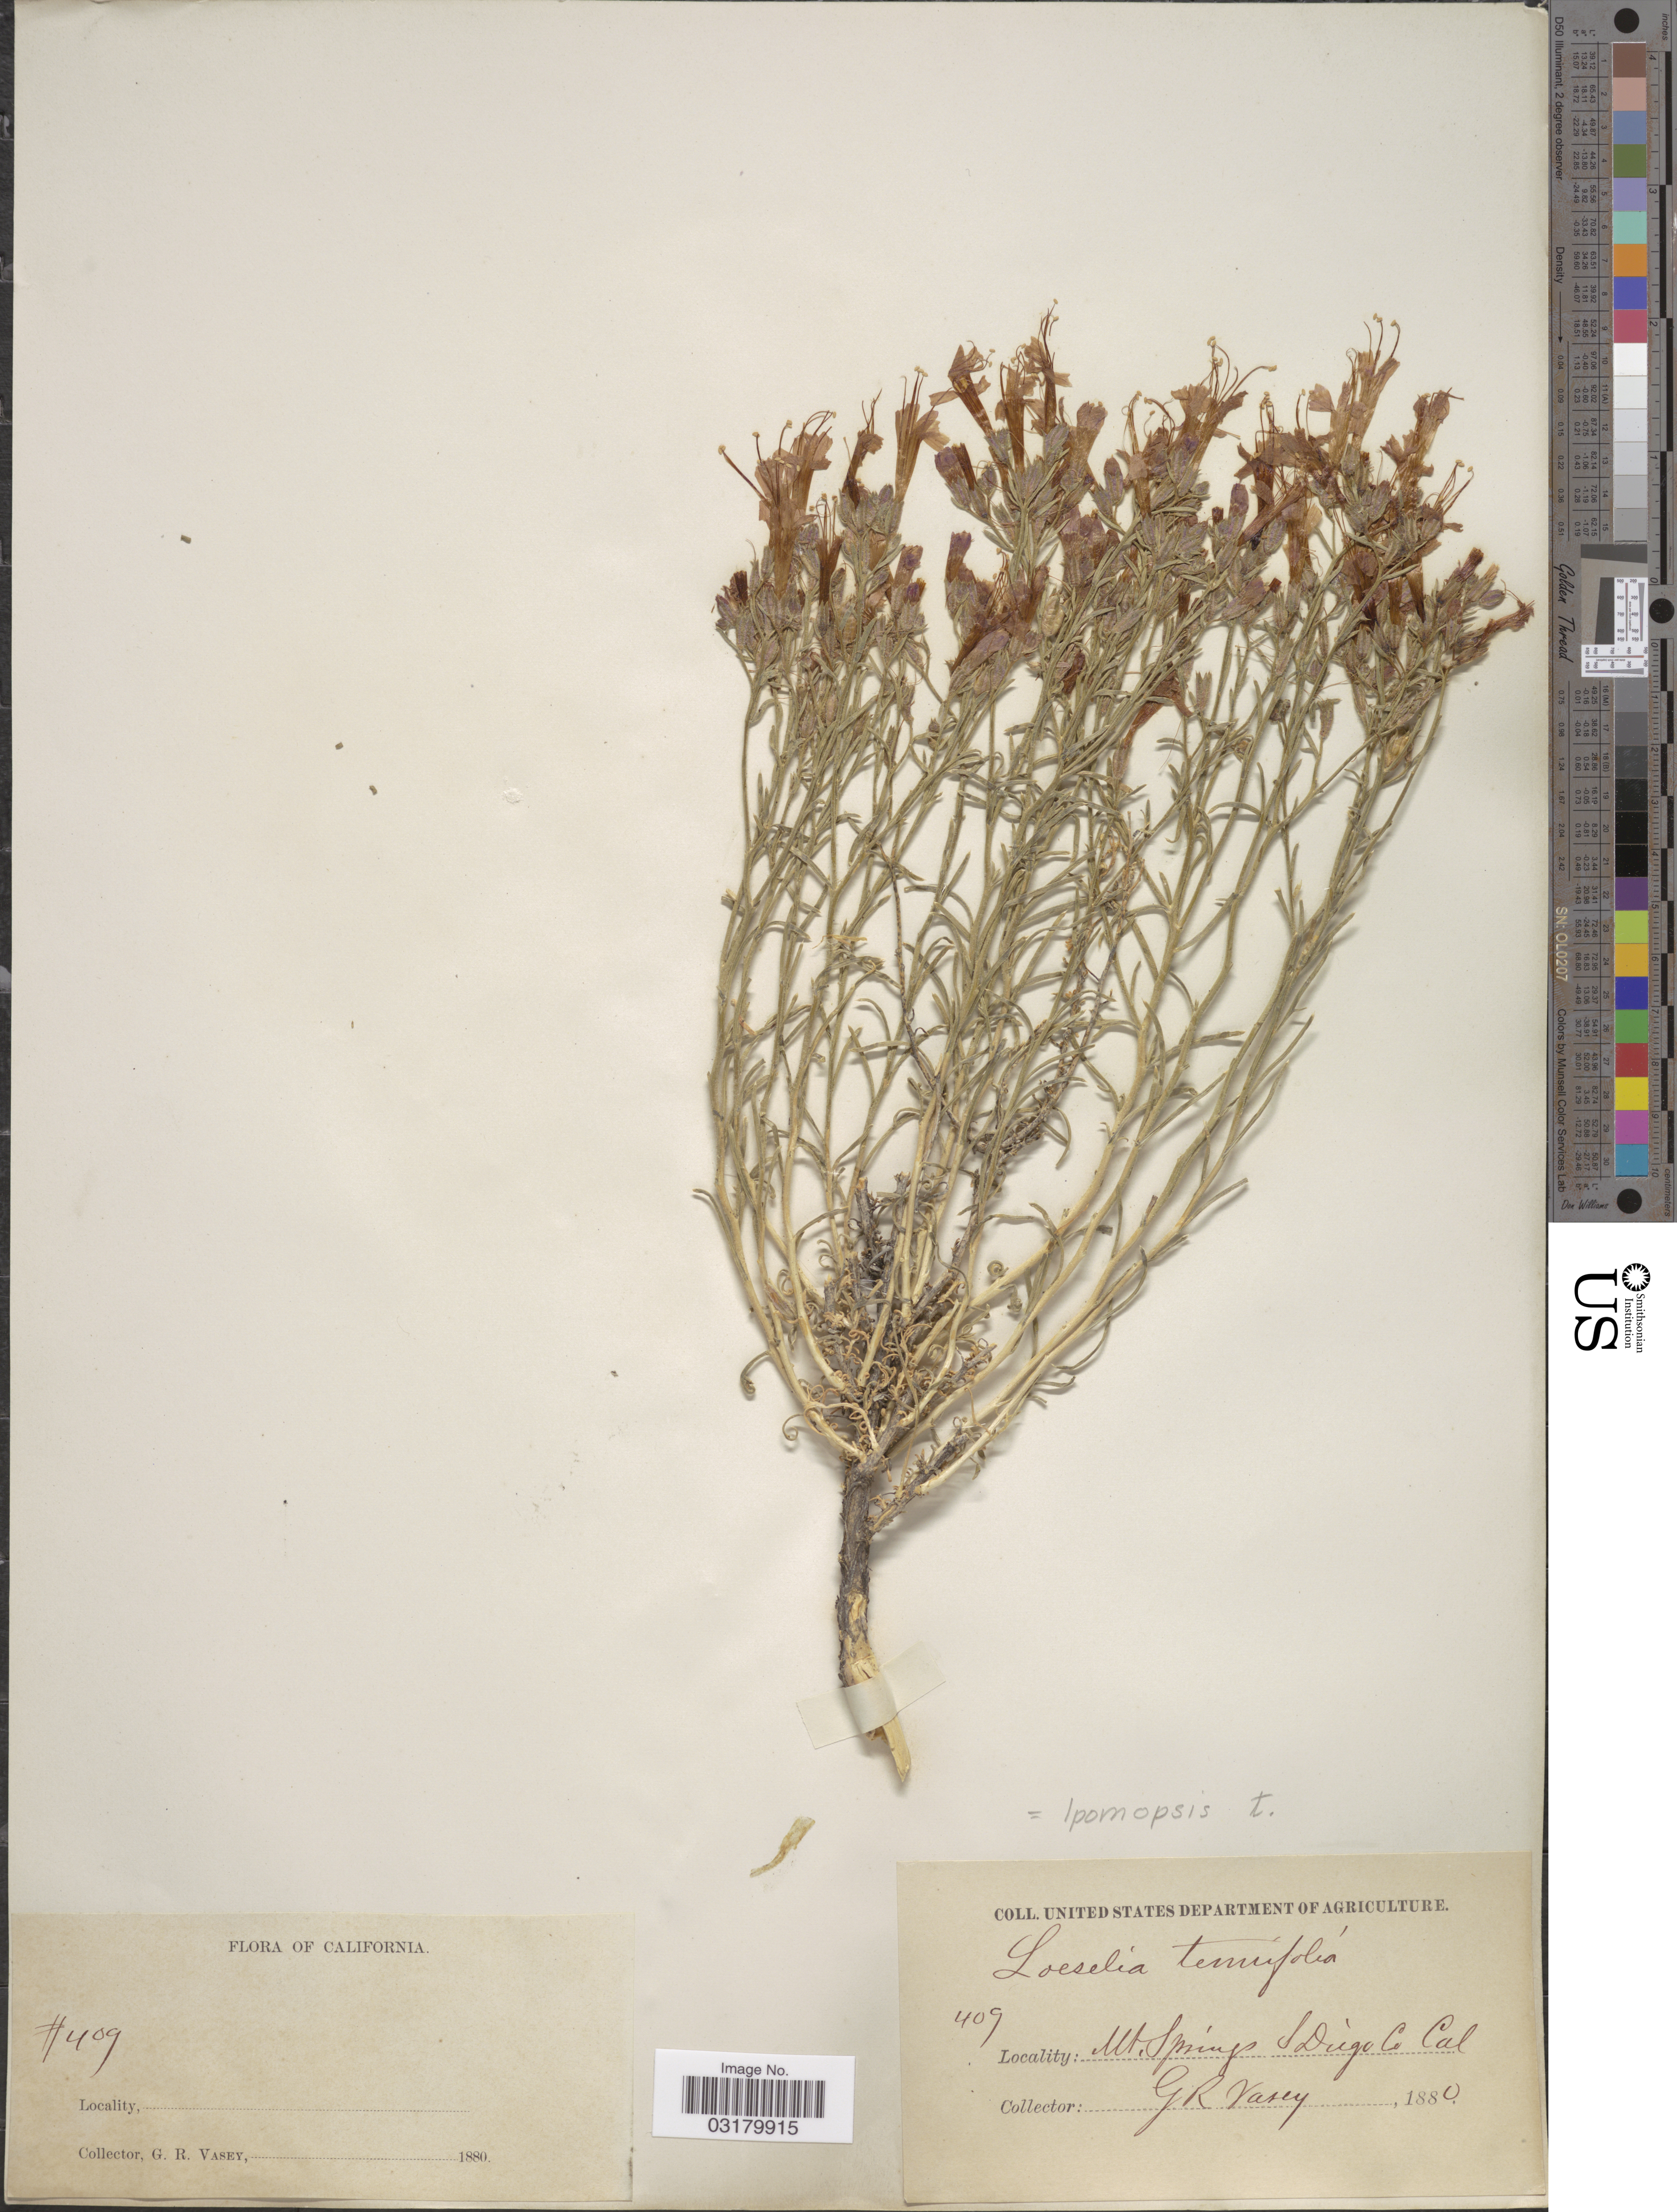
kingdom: Plantae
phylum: Tracheophyta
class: Magnoliopsida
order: Ericales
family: Polemoniaceae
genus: Ipomopsis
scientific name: Ipomopsis tenuifolia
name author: (A. Gray) V.E. Grant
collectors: G. R. Vasey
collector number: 409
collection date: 1880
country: United States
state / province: California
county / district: San Diego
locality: Mt. Springs. S. Diego Co. Cal.